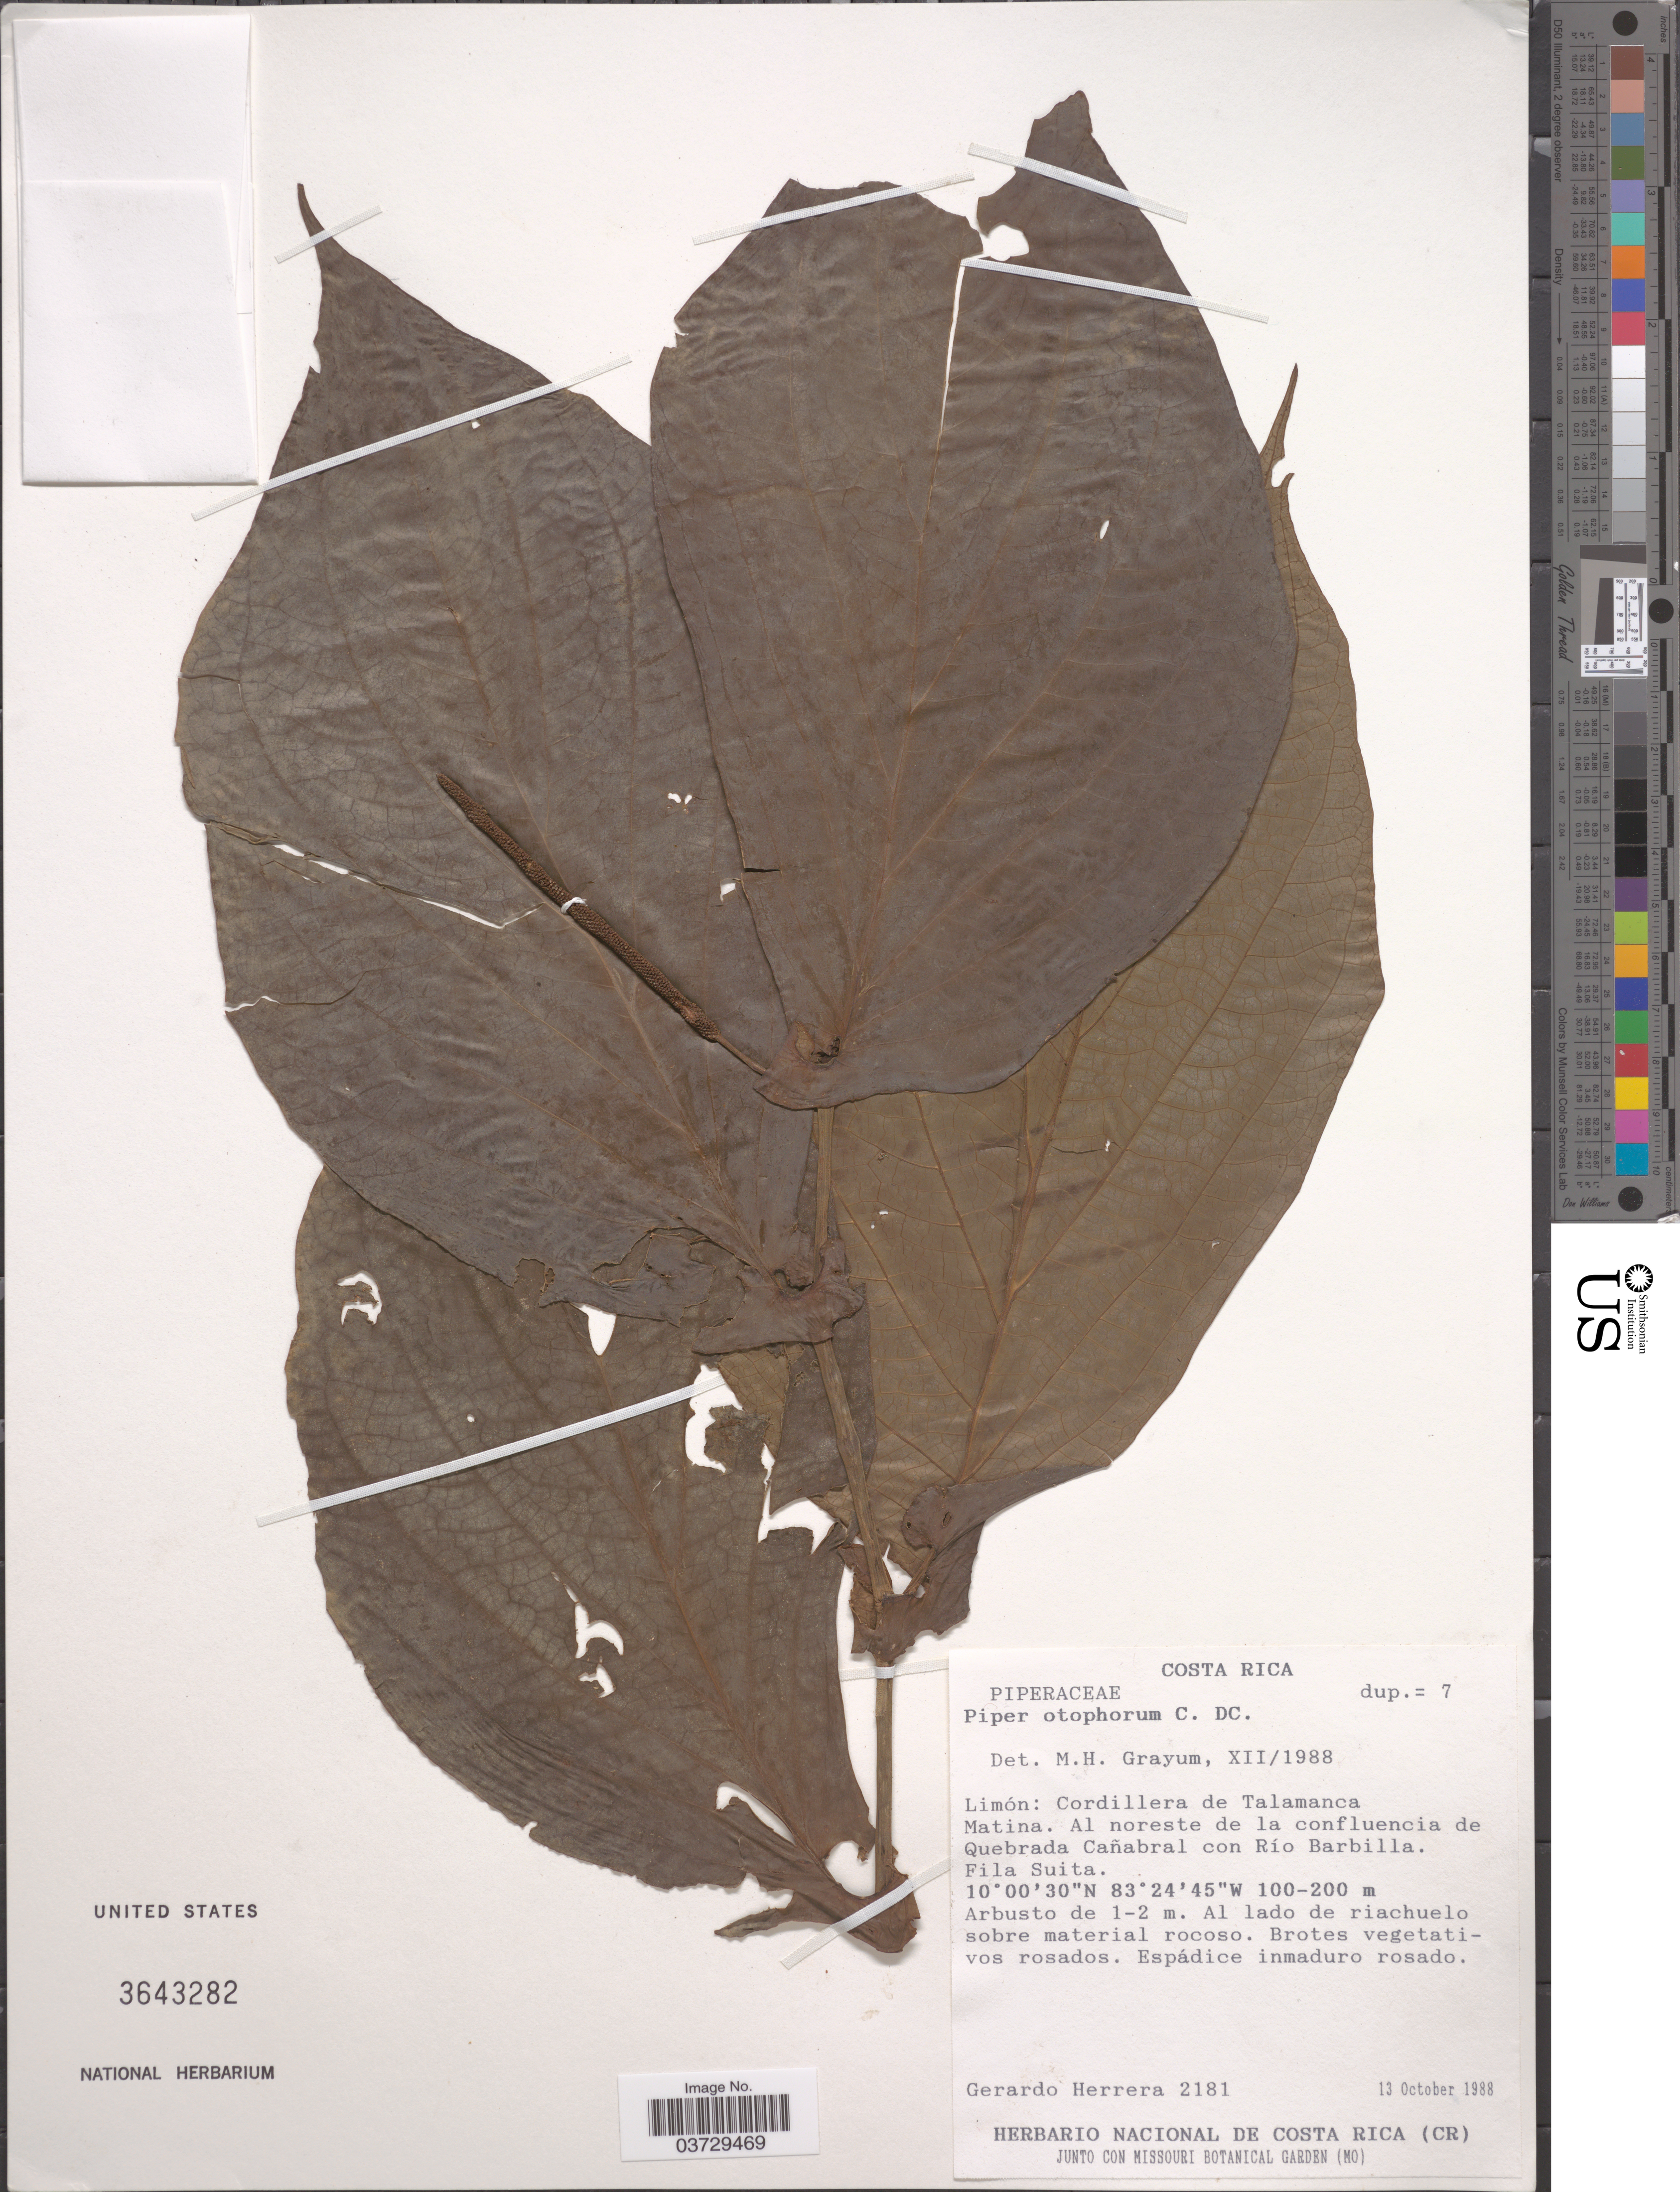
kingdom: Plantae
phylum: Tracheophyta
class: Magnoliopsida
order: Piperales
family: Piperaceae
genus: Piper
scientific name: Piper otophorum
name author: C. DC.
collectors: G. Herrera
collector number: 2181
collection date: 1988-10-13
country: Costa Rica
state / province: Limón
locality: Cordillera de Talamanca Matina. Al noreste de la confluencia de Quebrada Cañabral con Río Barbilla. Fila Suita.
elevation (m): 100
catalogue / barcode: US 3643282